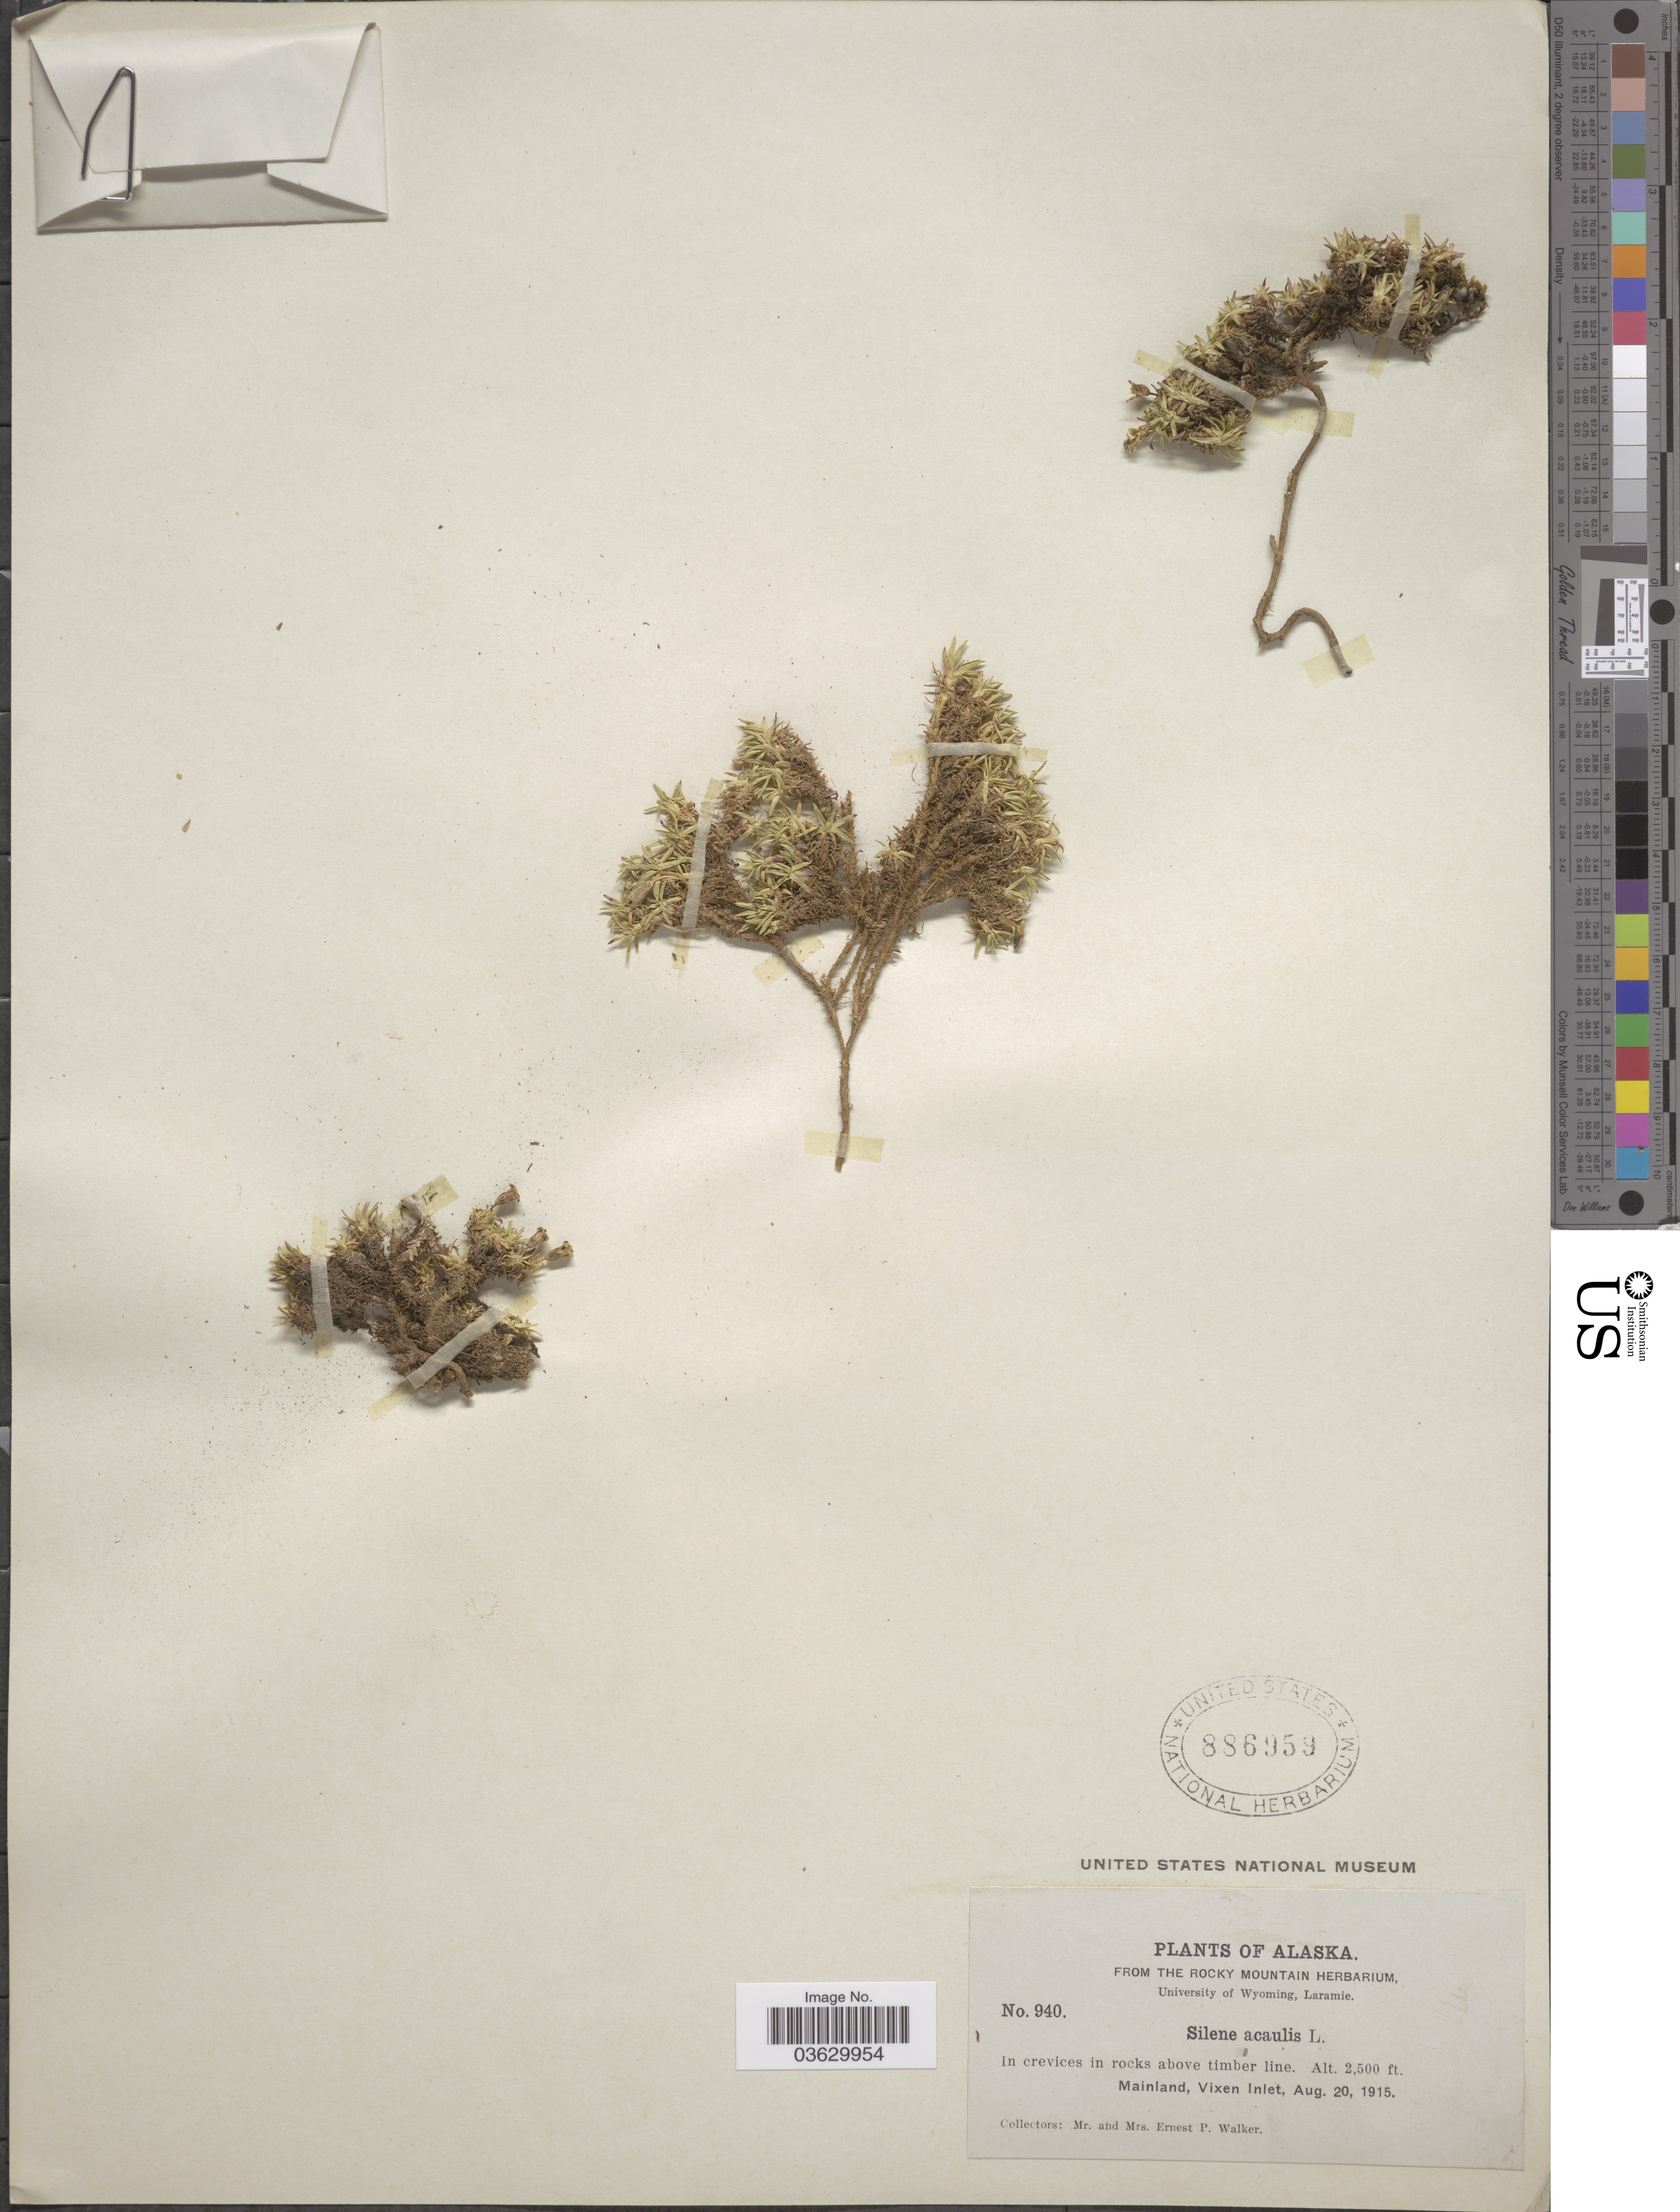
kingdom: Plantae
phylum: Tracheophyta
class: Magnoliopsida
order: Caryophyllales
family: Caryophyllaceae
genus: Silene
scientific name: Silene acaulis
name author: (L.) Jacq.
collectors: E. P. Walker & E. Walker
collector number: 940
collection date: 1915-08-20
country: United States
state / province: Alaska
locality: Mainland, Vixen Inlet.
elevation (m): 762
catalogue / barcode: US 886959